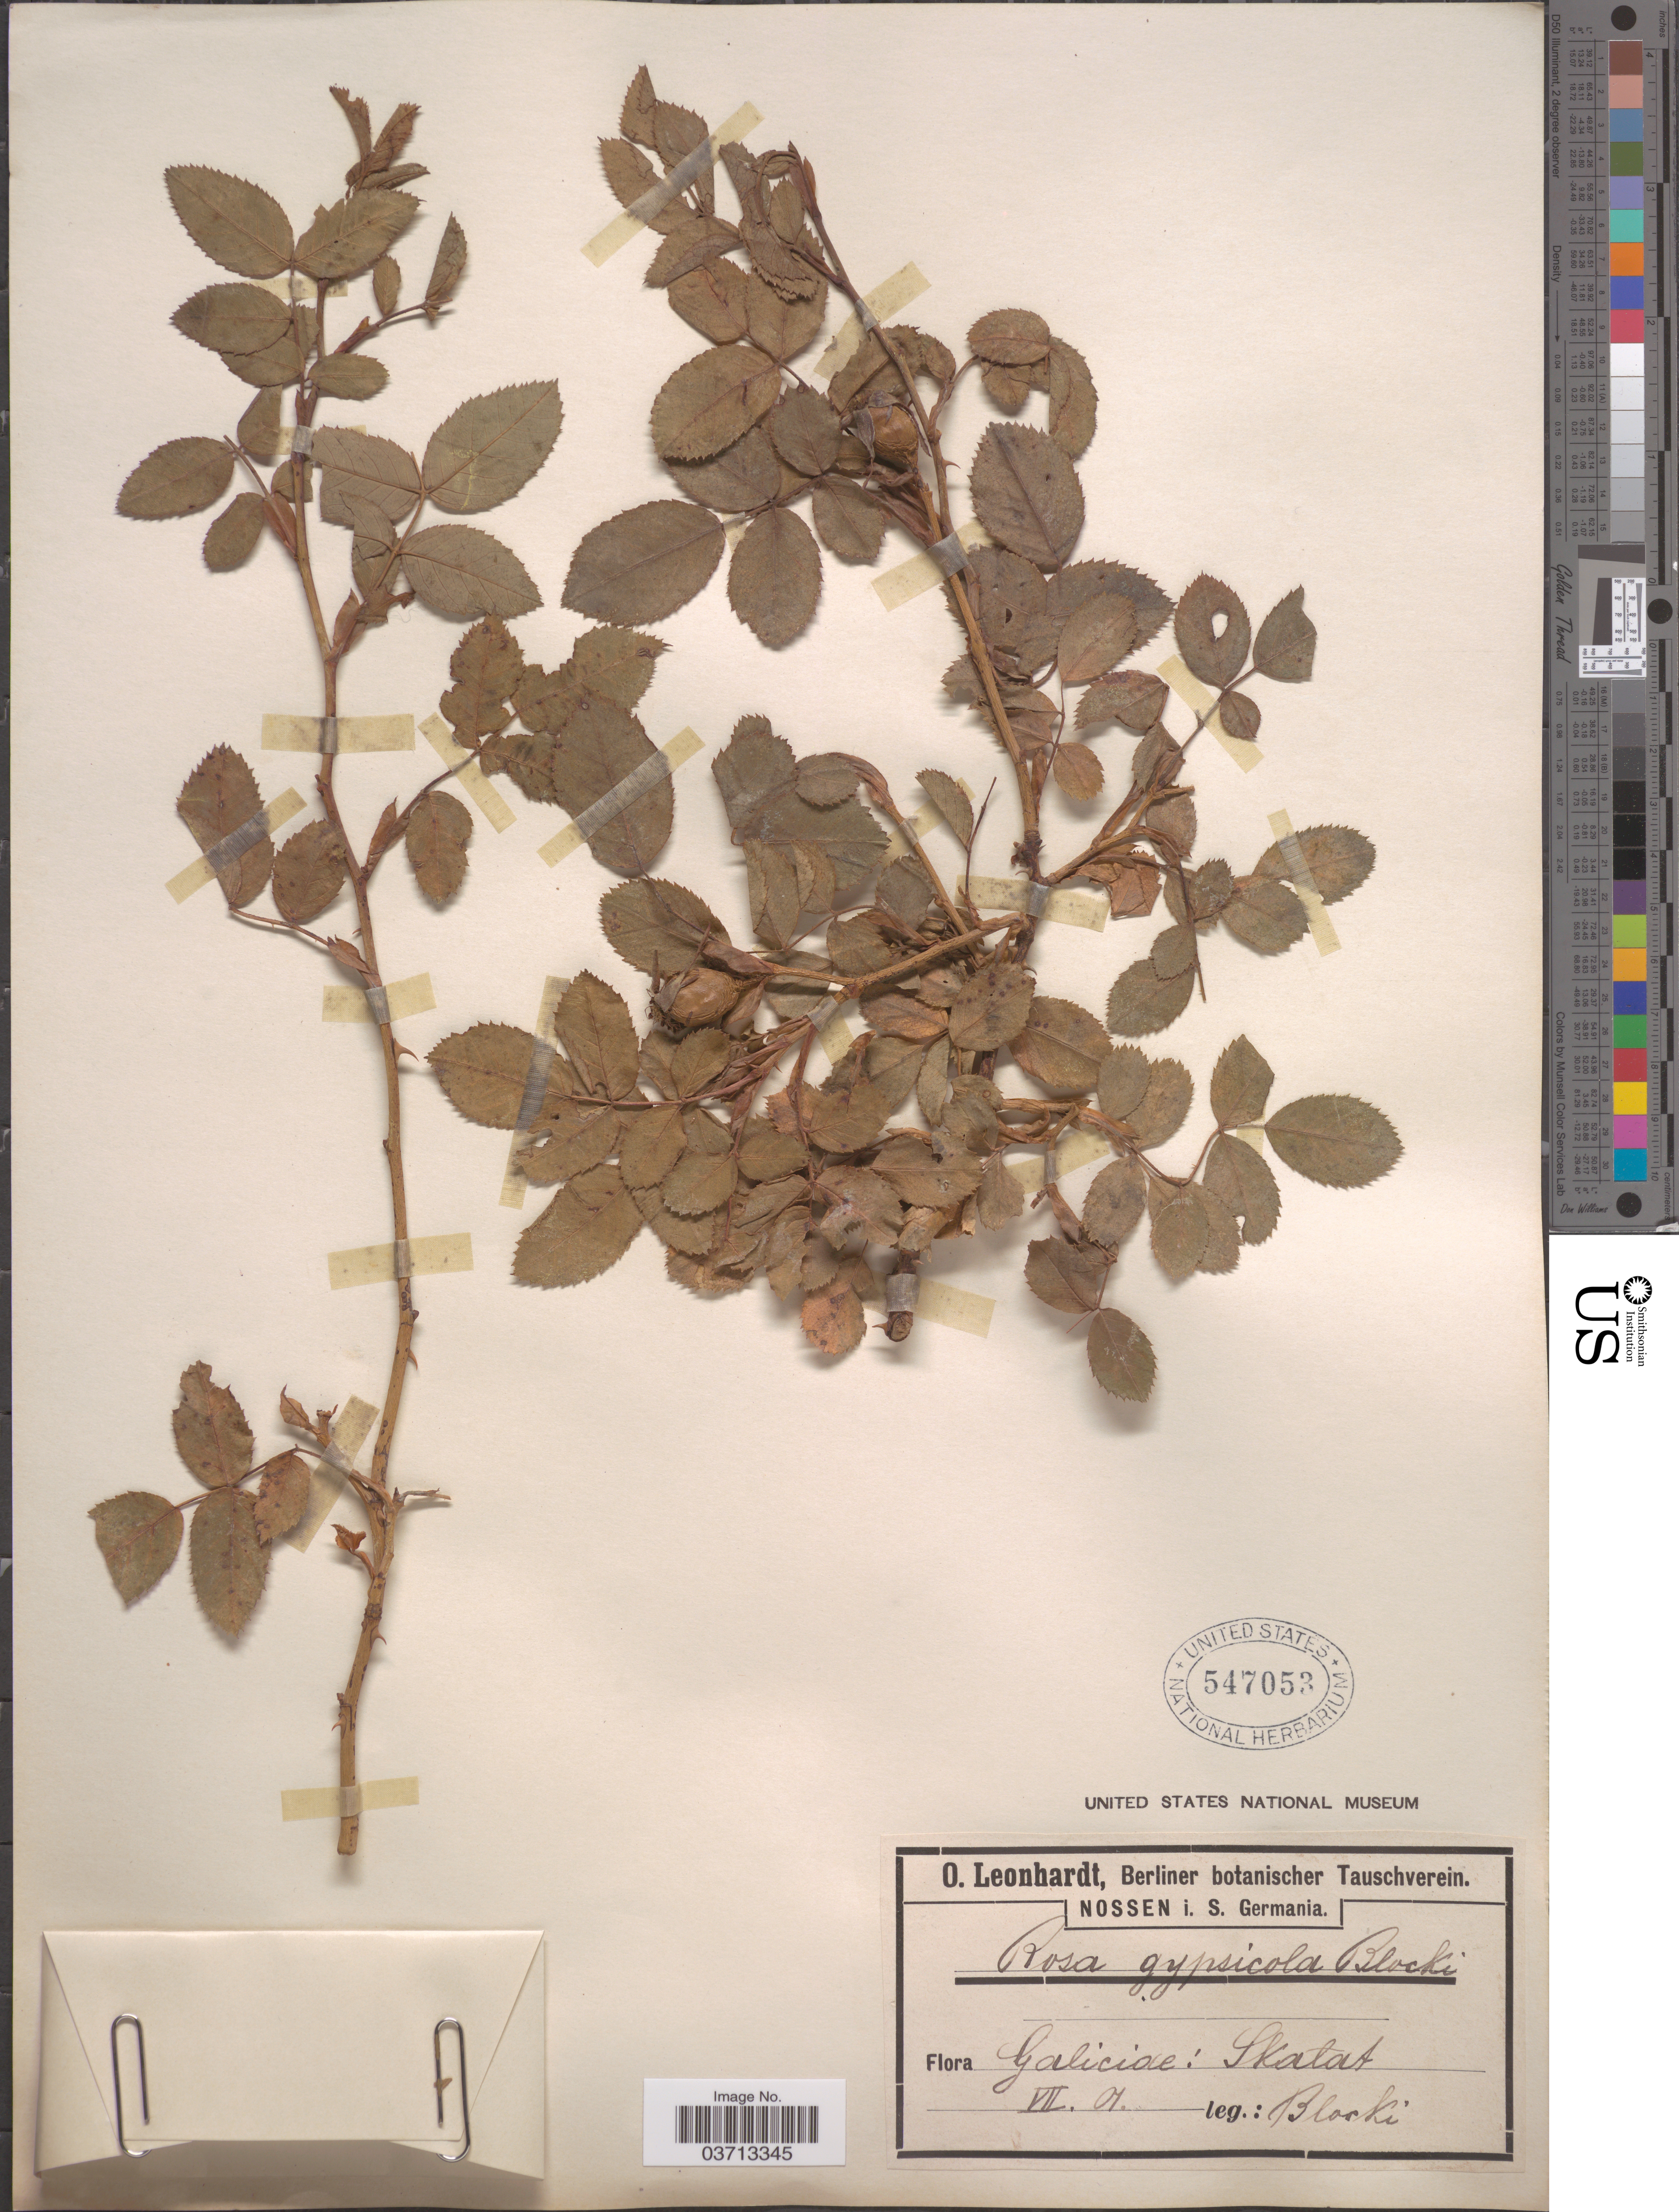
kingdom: Plantae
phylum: Tracheophyta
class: Magnoliopsida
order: Rosales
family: Rosaceae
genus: Rosa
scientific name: Rosa gypsicola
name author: Blocki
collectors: Blocki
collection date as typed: Transcribed d/m/y: /7/1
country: Ukraine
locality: Galiciae: Skalat.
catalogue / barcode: US 547053